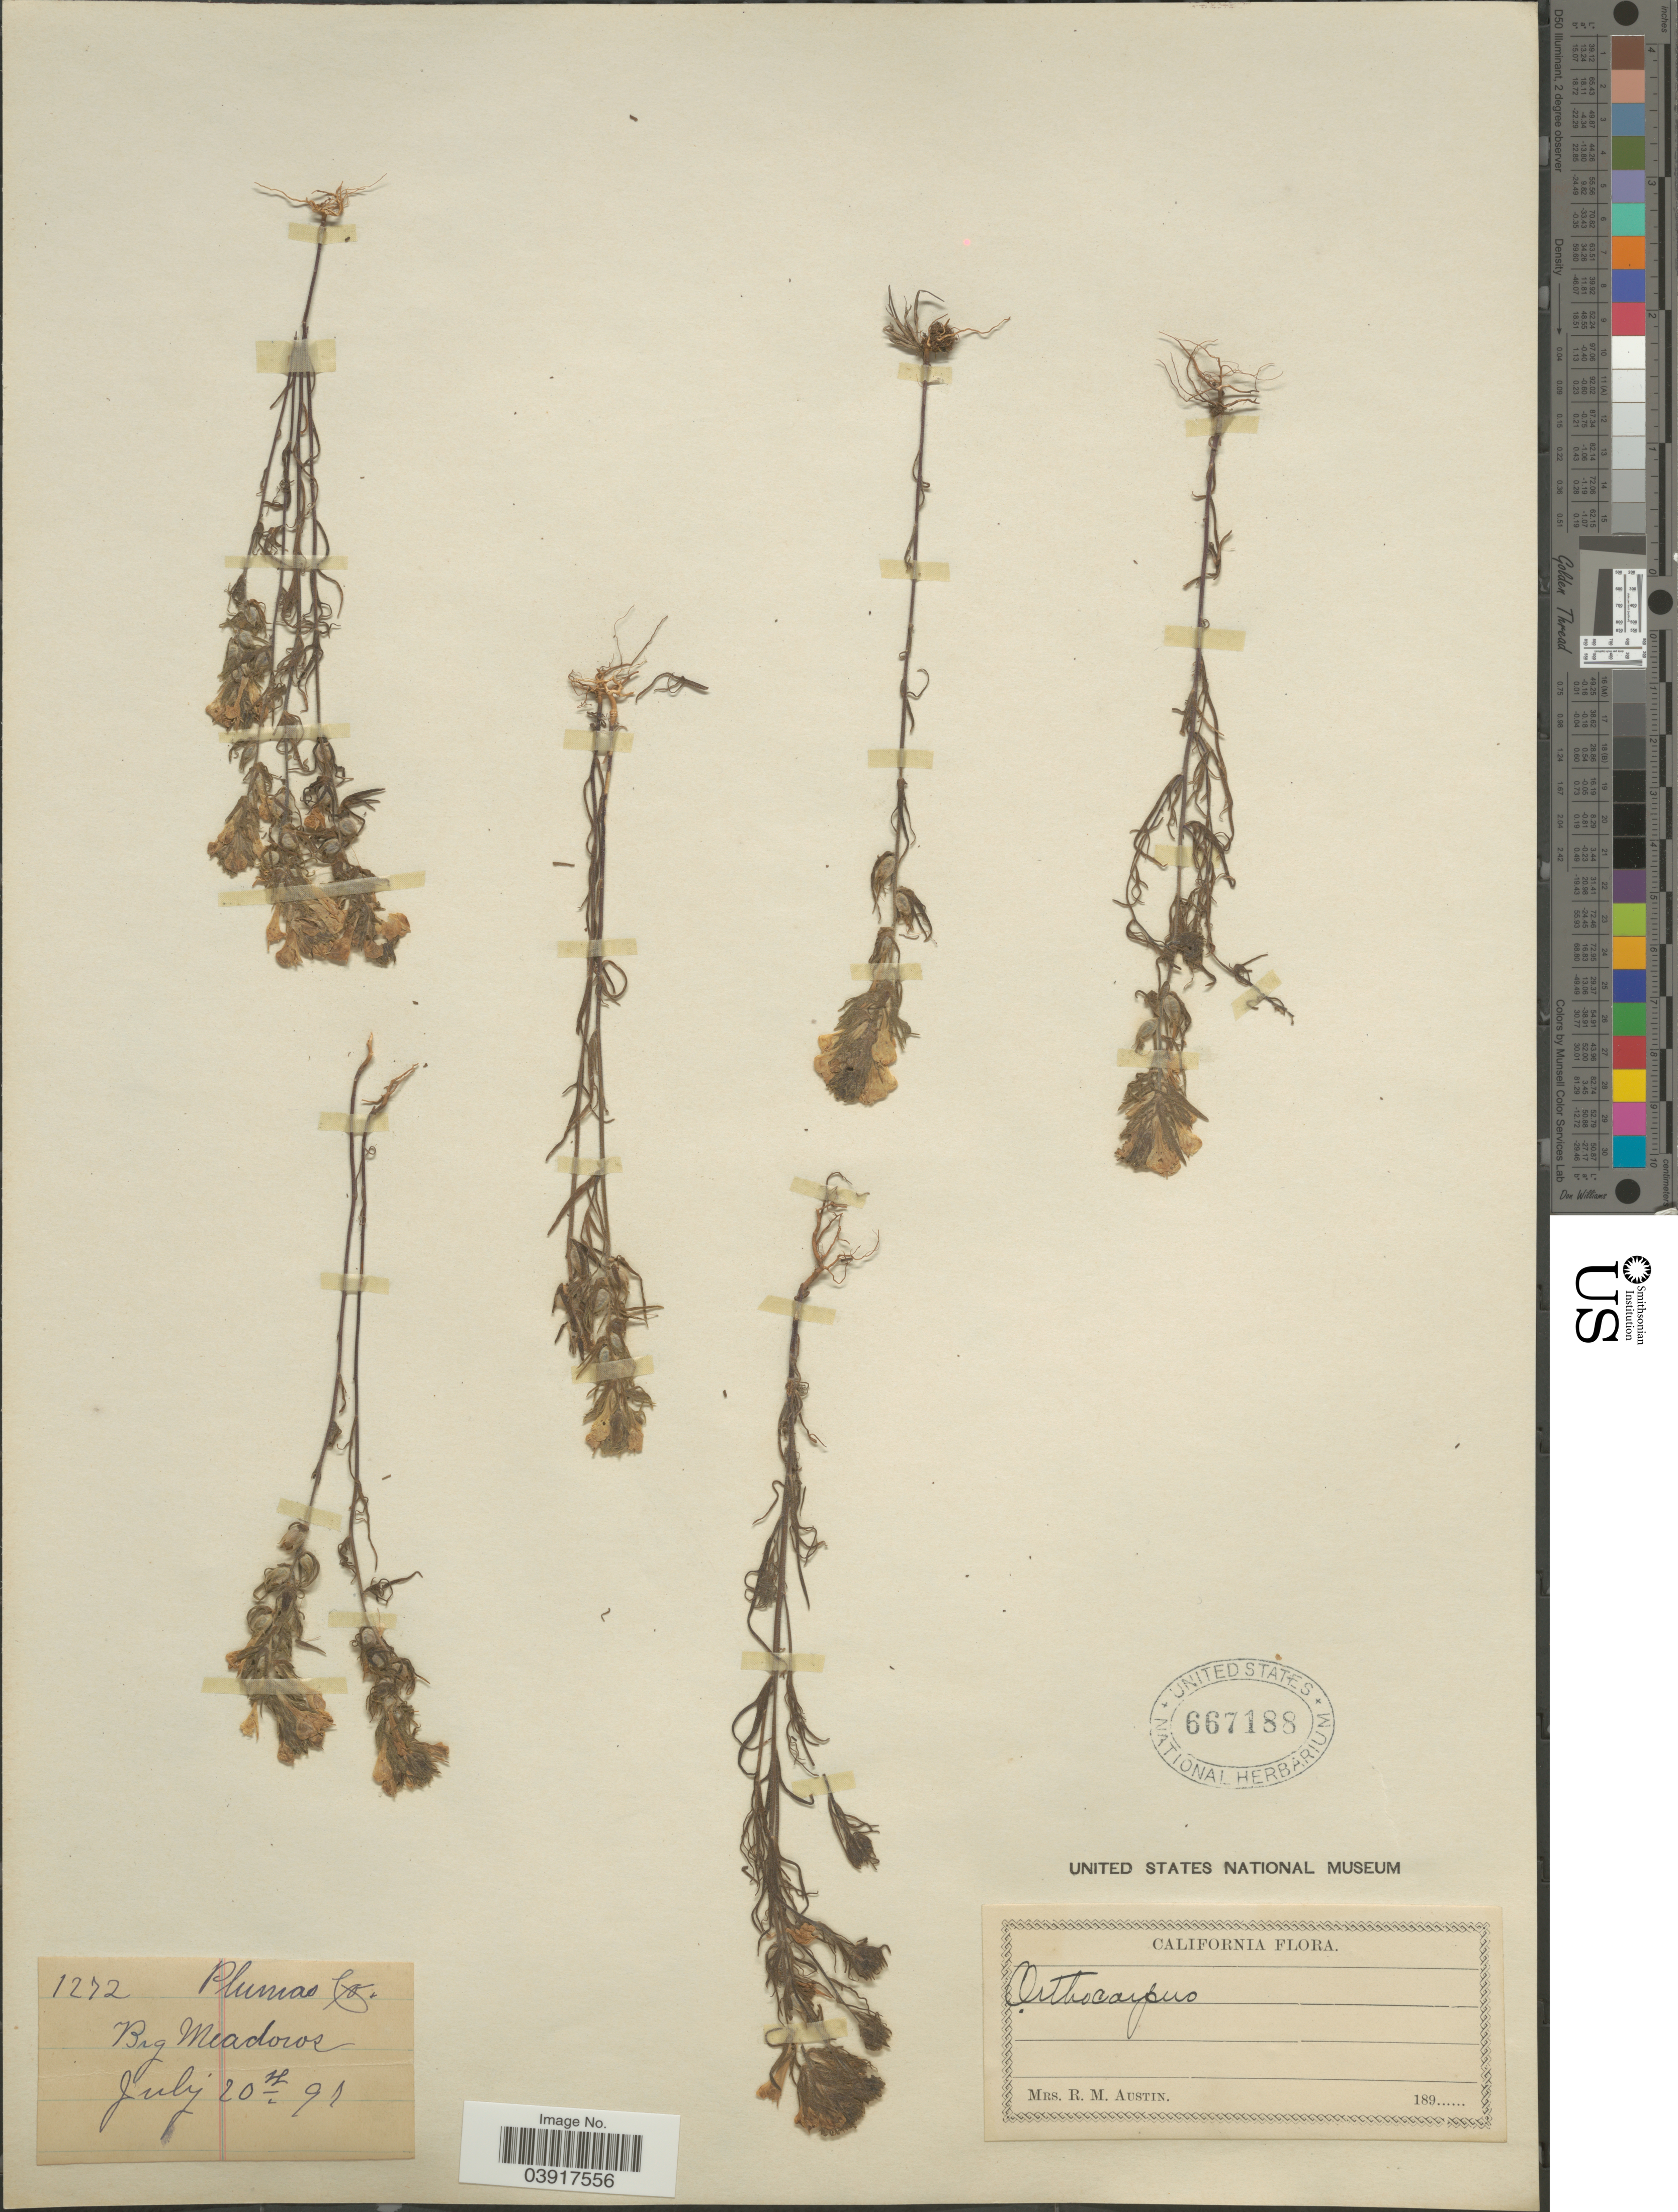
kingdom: Plantae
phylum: Tracheophyta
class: Magnoliopsida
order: Lamiales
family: Orobanchaceae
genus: Orthocarpus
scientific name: Orthocarpus lacerus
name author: Benth.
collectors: R. Austin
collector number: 1272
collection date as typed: Transcribed d/m/y: 20/7/97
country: United States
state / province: California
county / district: Plumas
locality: Plumas Co. Big Meadows.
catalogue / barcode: US 667188